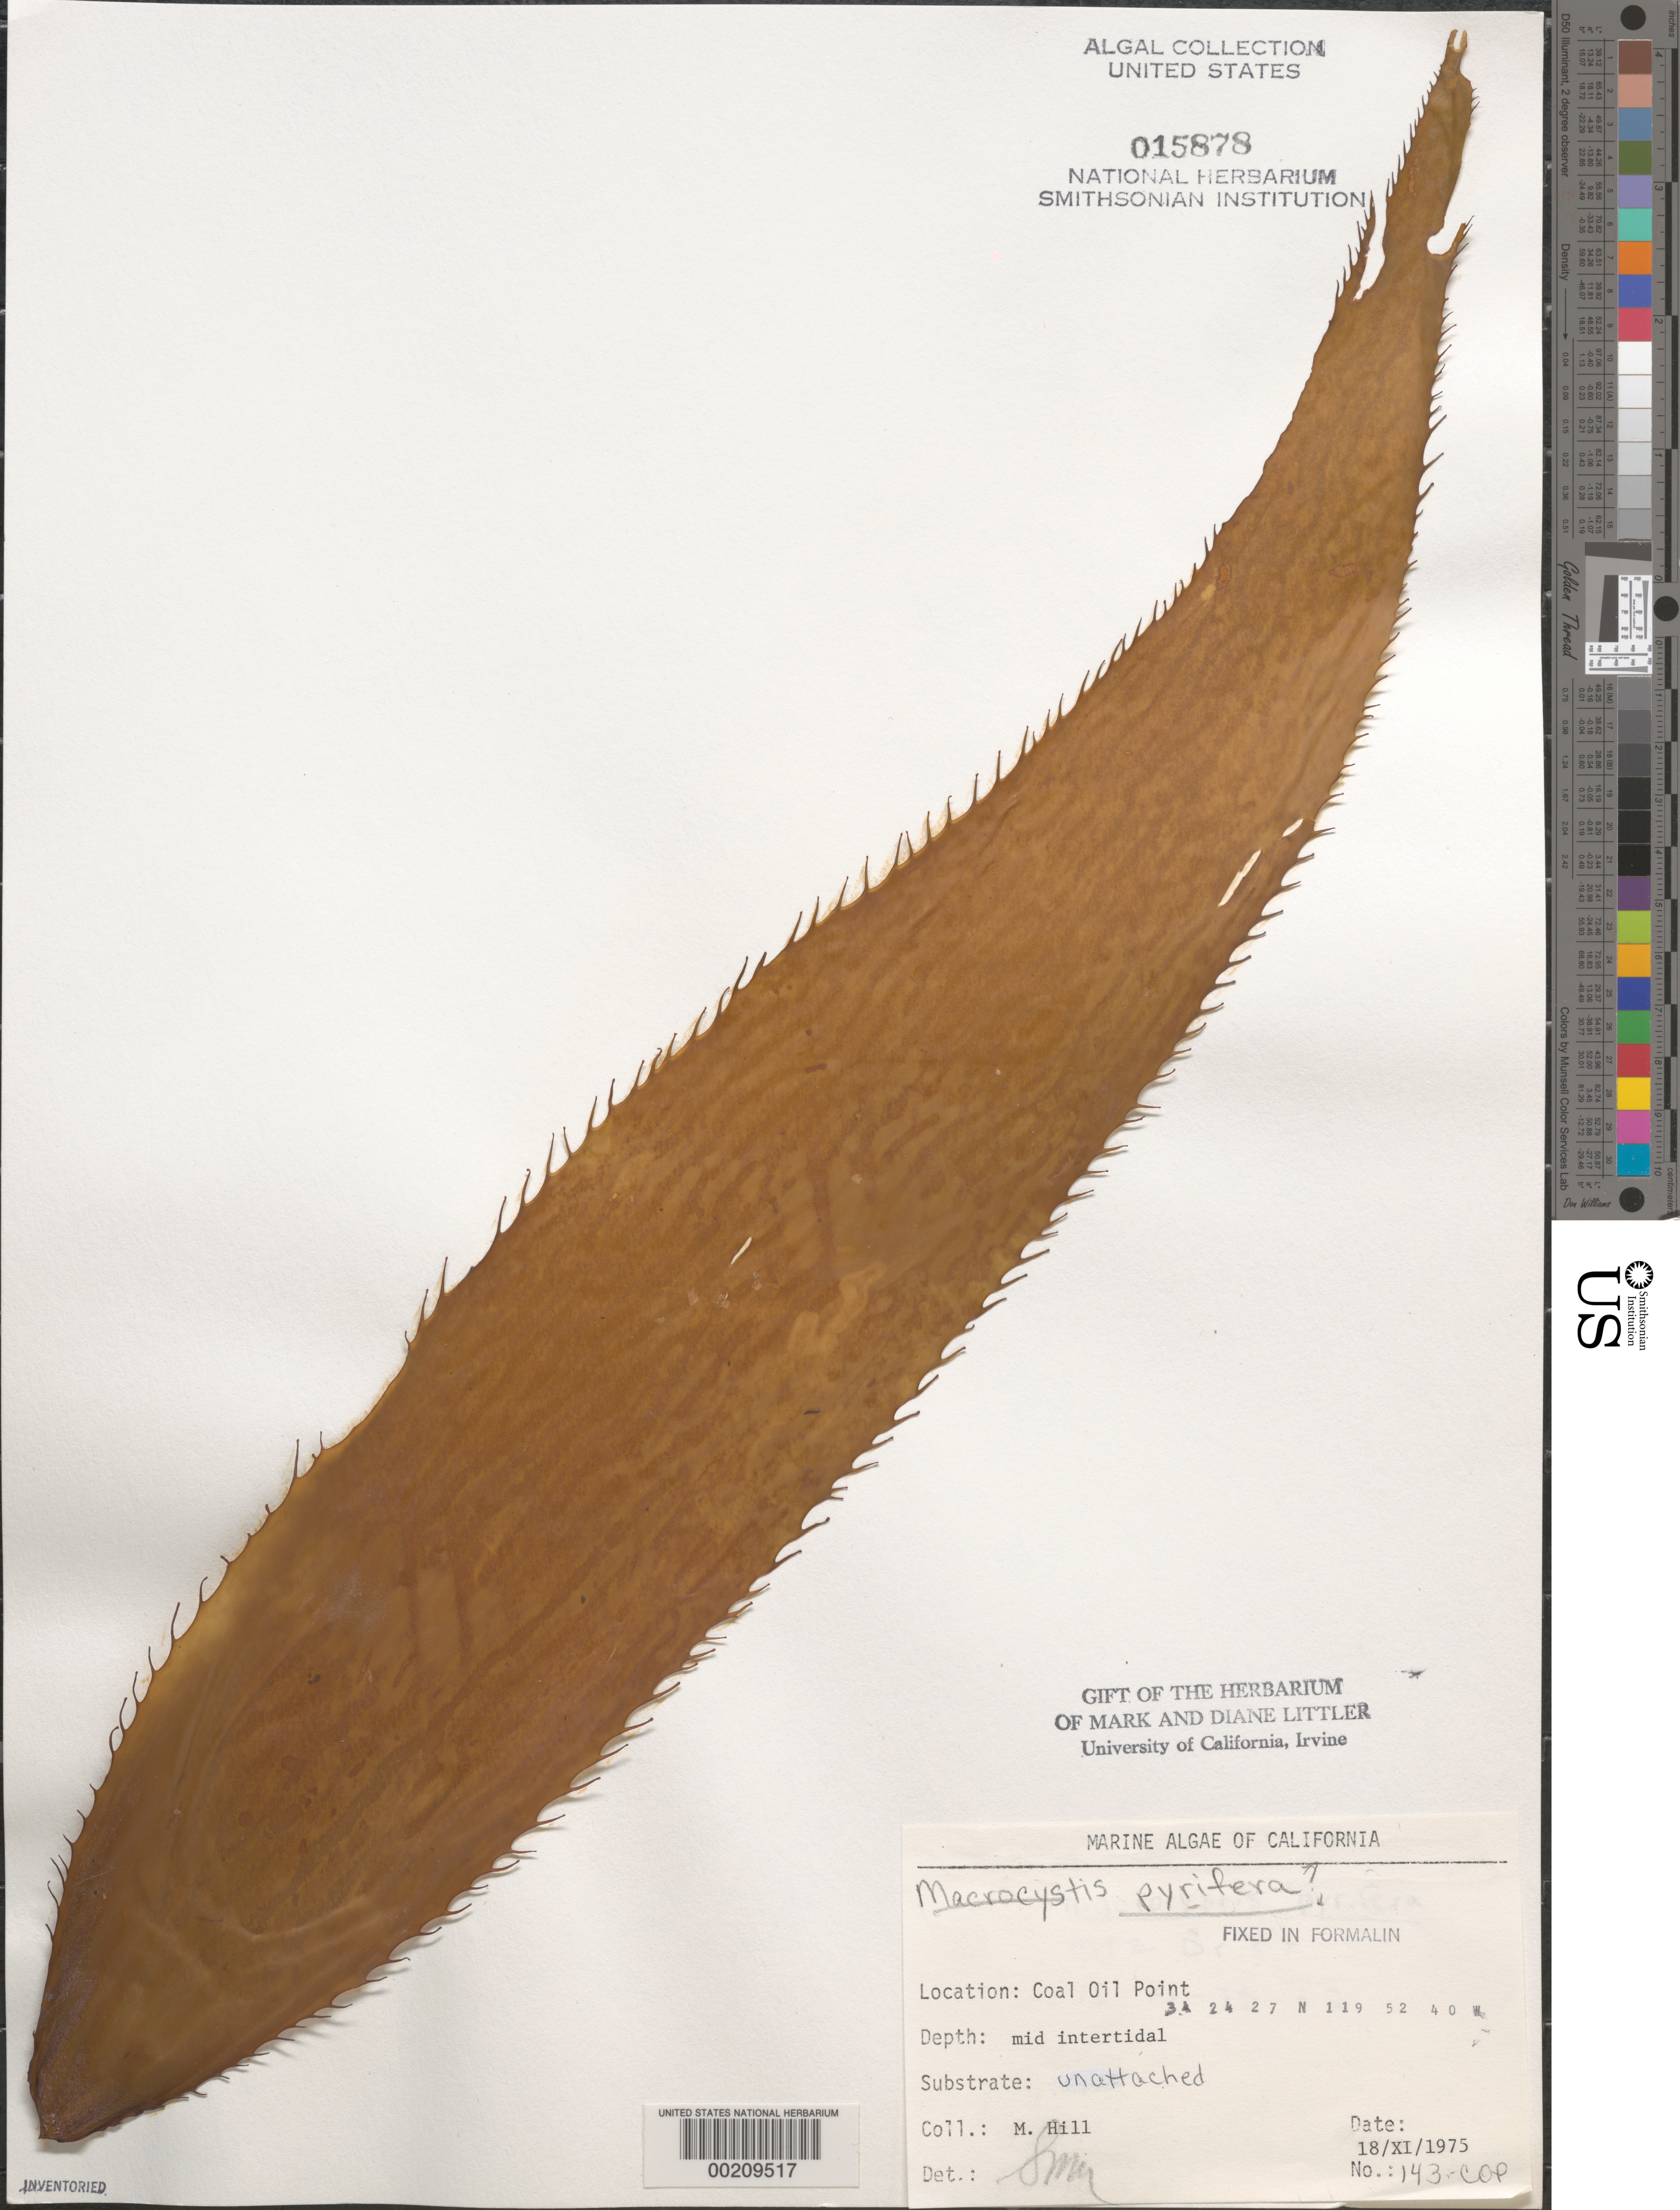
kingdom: Chromista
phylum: Ochrophyta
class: Phaeophyceae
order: Laminariales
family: Laminariaceae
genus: Macrocystis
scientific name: Macrocystis pyrifera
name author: (L.) C. Agardh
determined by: Murray, S. N.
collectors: M. Hill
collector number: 143-cop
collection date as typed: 18 Nov 1975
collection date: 1975-11-18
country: United States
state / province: California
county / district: Santa Barbara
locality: Coal Oil Point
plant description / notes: BLM-SOCALBIGHT Rocky Intertidal Survey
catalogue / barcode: US 15878